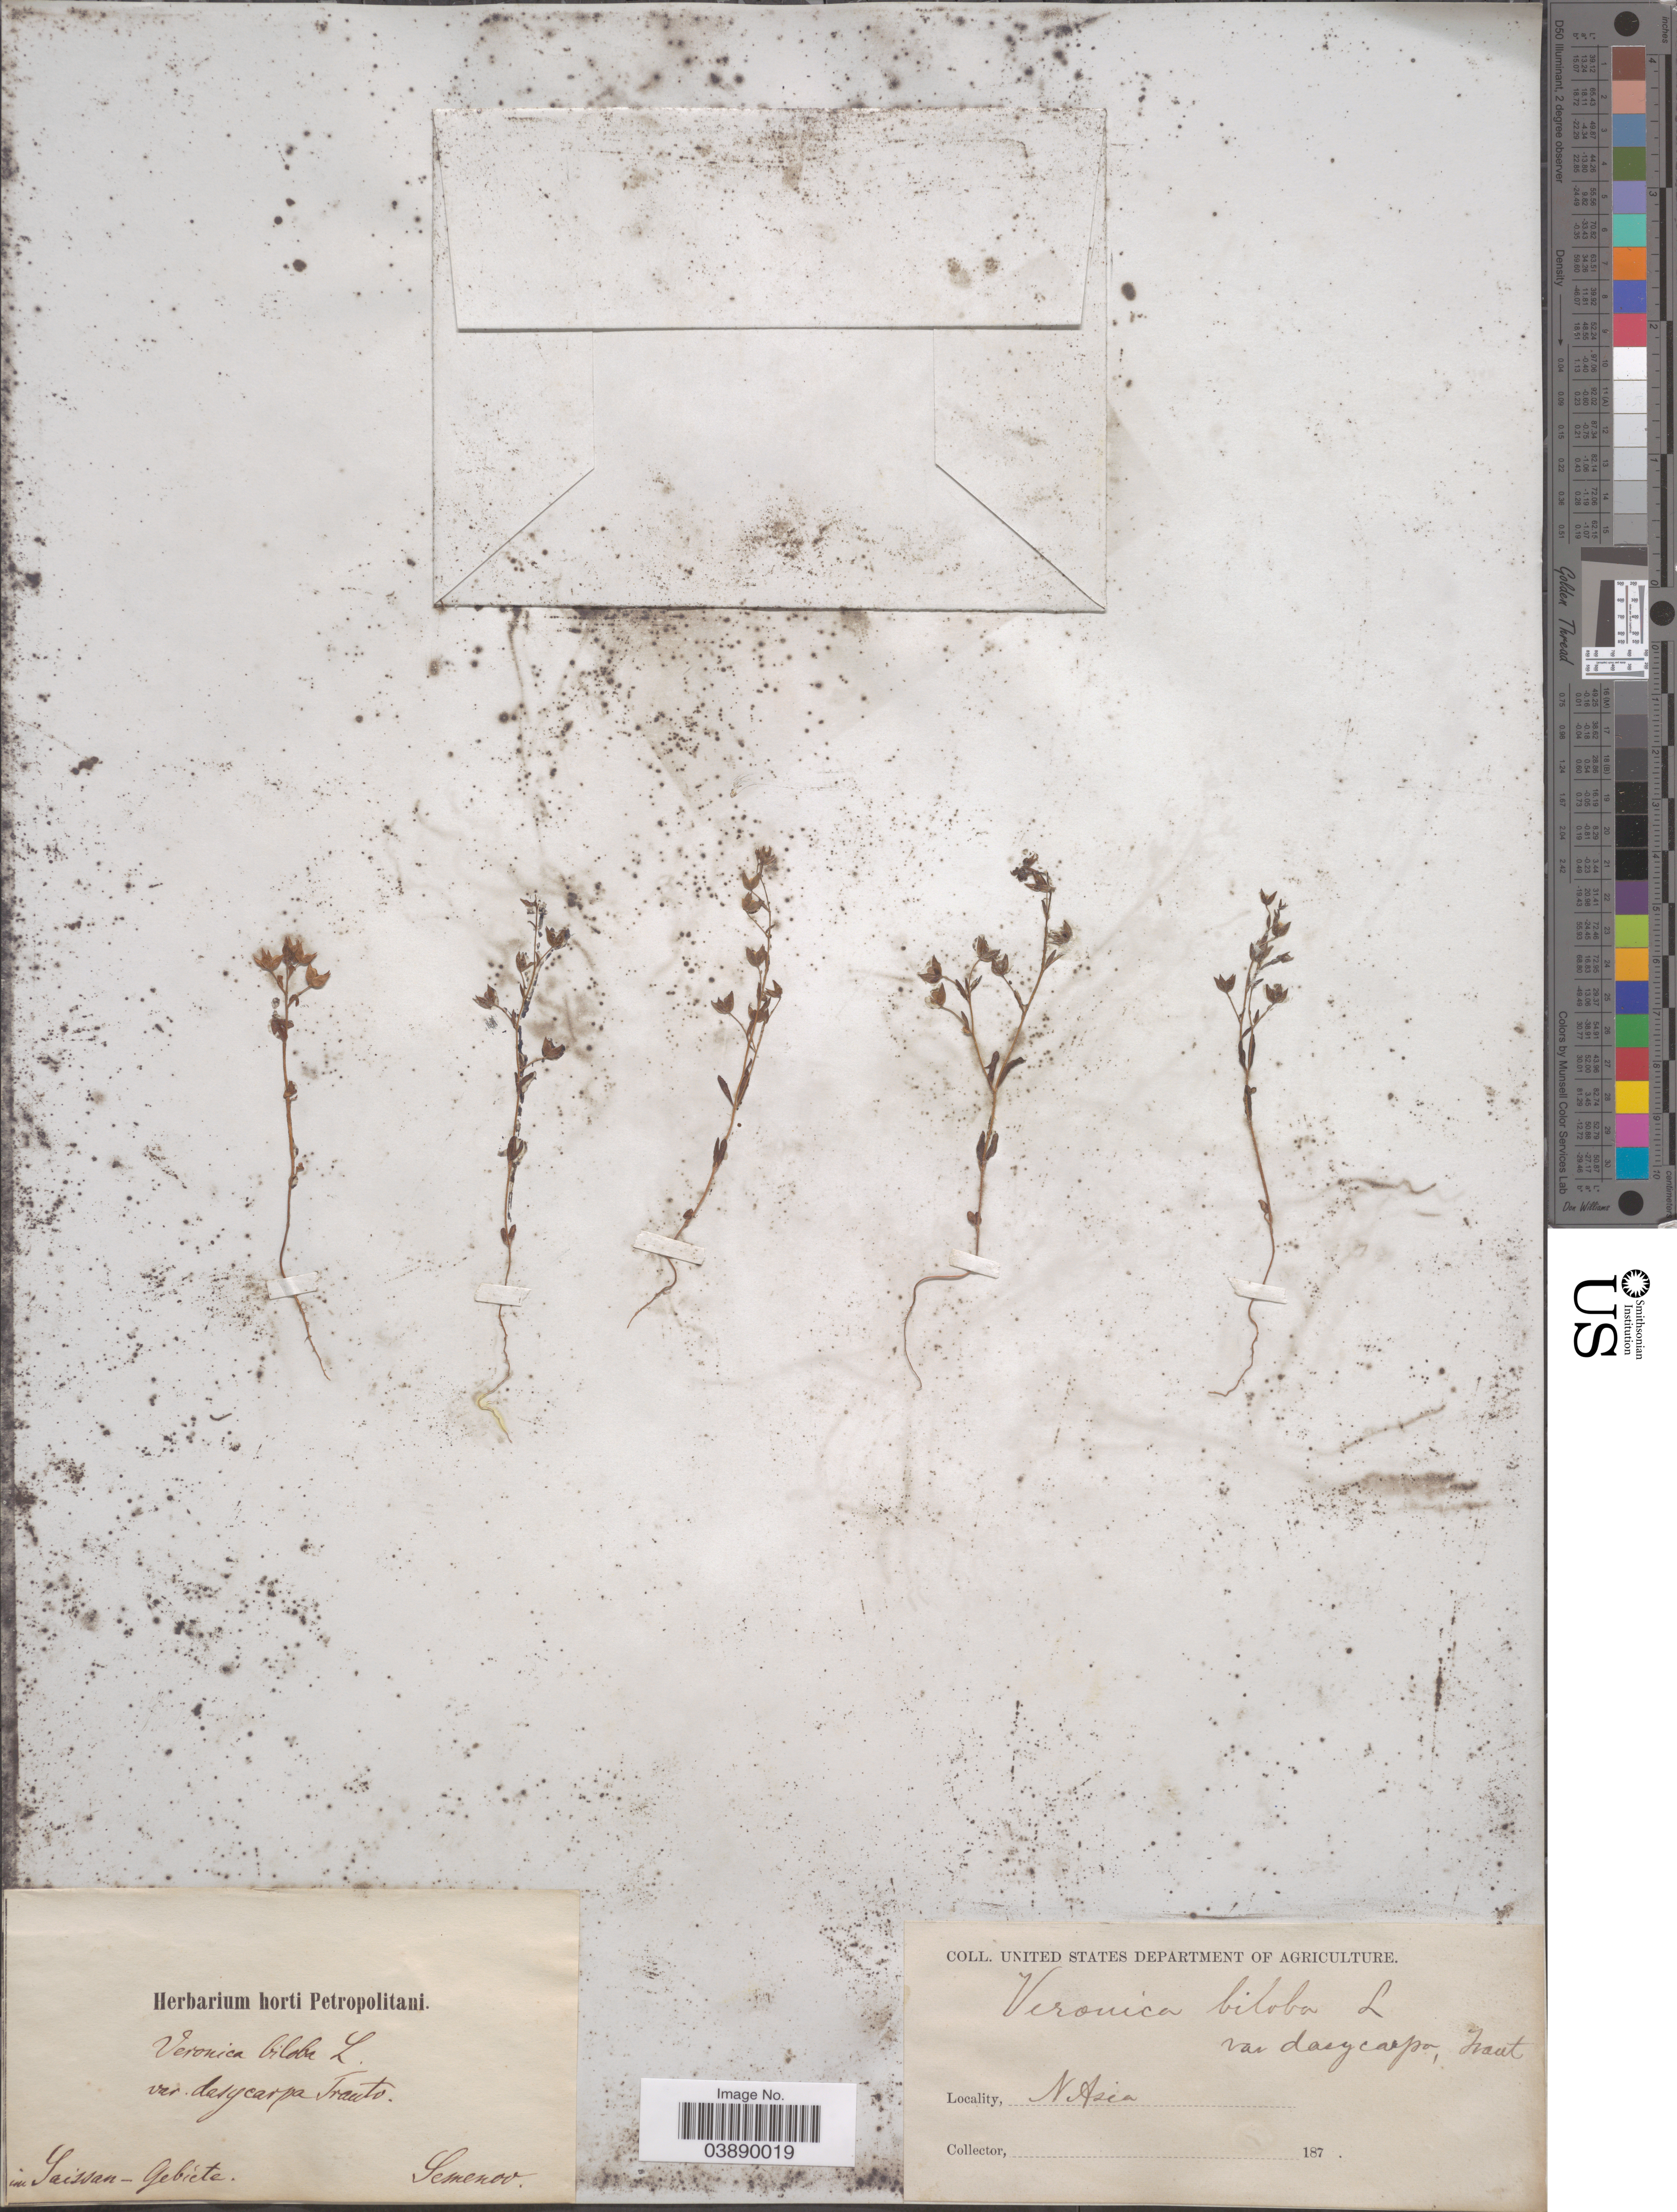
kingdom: Plantae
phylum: Tracheophyta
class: Magnoliopsida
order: Lamiales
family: Plantaginaceae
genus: Veronica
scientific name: Veronica biloba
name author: Schreb. ex L.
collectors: -- Semenov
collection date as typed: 187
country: Kazakhstan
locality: In Saissan - Gebiete, N Asia.